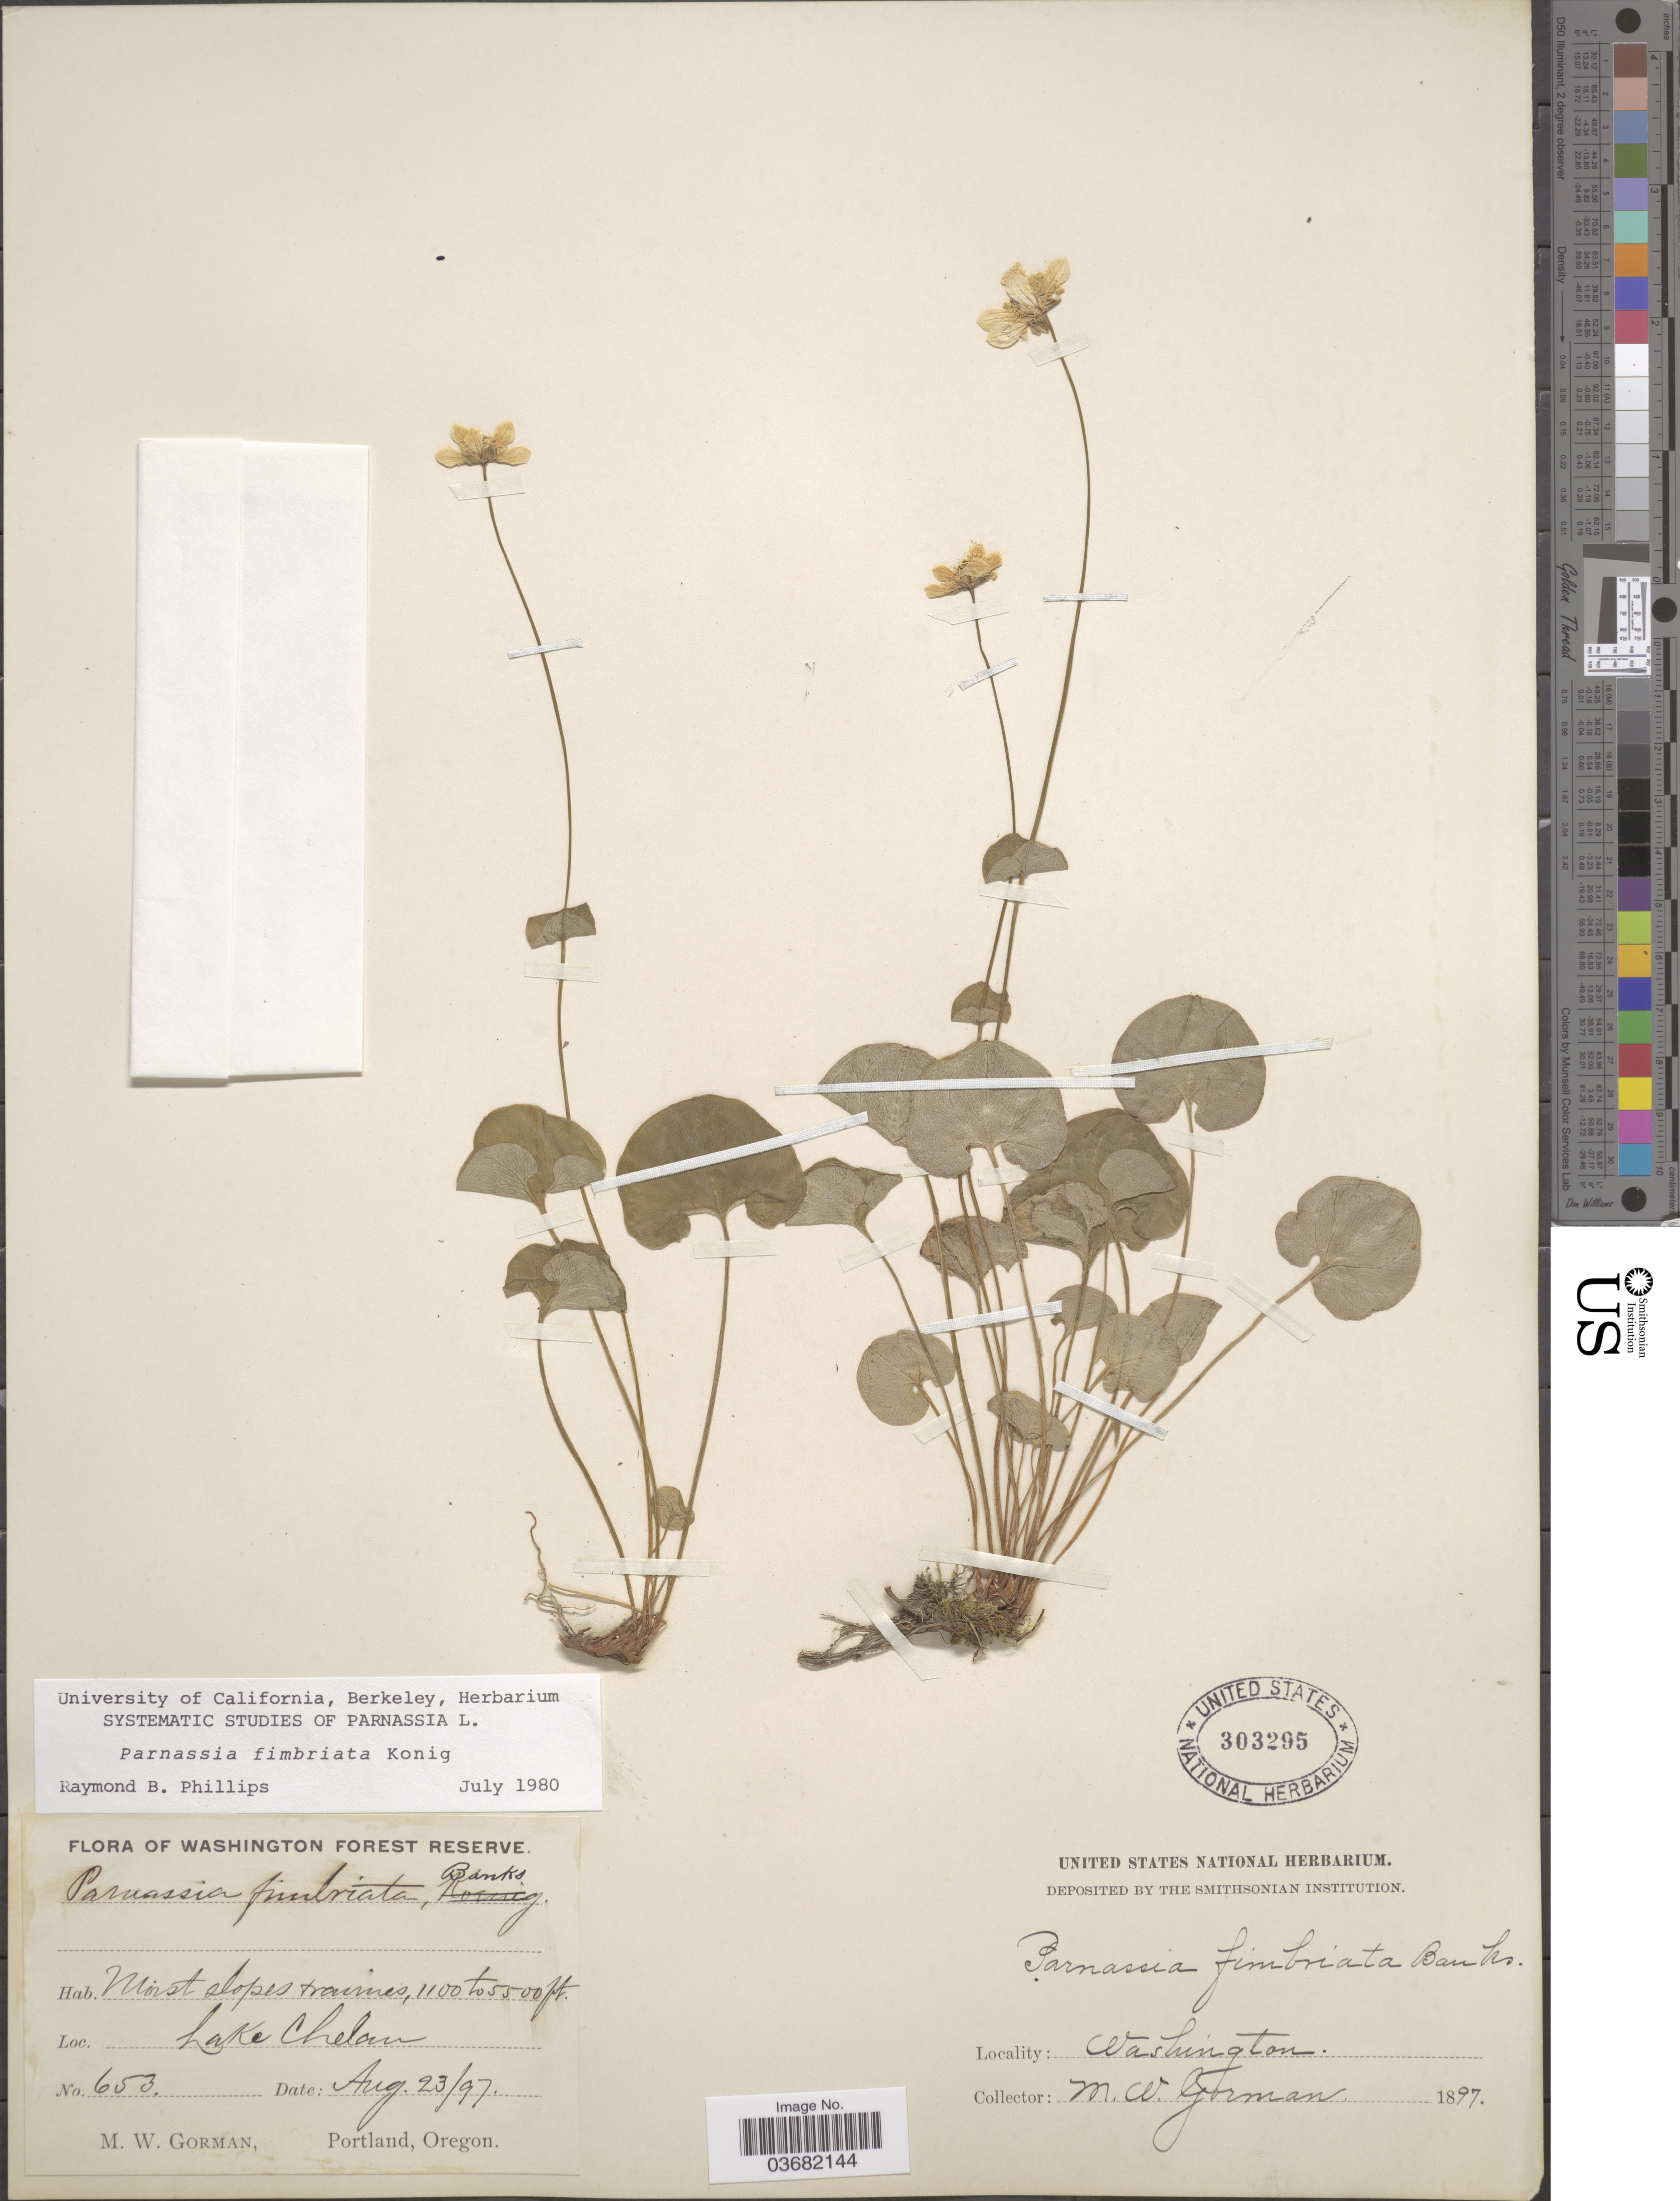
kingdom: Plantae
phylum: Tracheophyta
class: Magnoliopsida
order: Celastrales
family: Parnassiaceae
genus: Parnassia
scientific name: Parnassia fimbriata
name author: K.D. Koenig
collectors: M. W. Gorman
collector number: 653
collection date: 1897-08-23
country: United States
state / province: Washington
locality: Washington Forest Reserve. Moist slopes + ravines, Lake Chelan.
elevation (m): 335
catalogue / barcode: US 303295